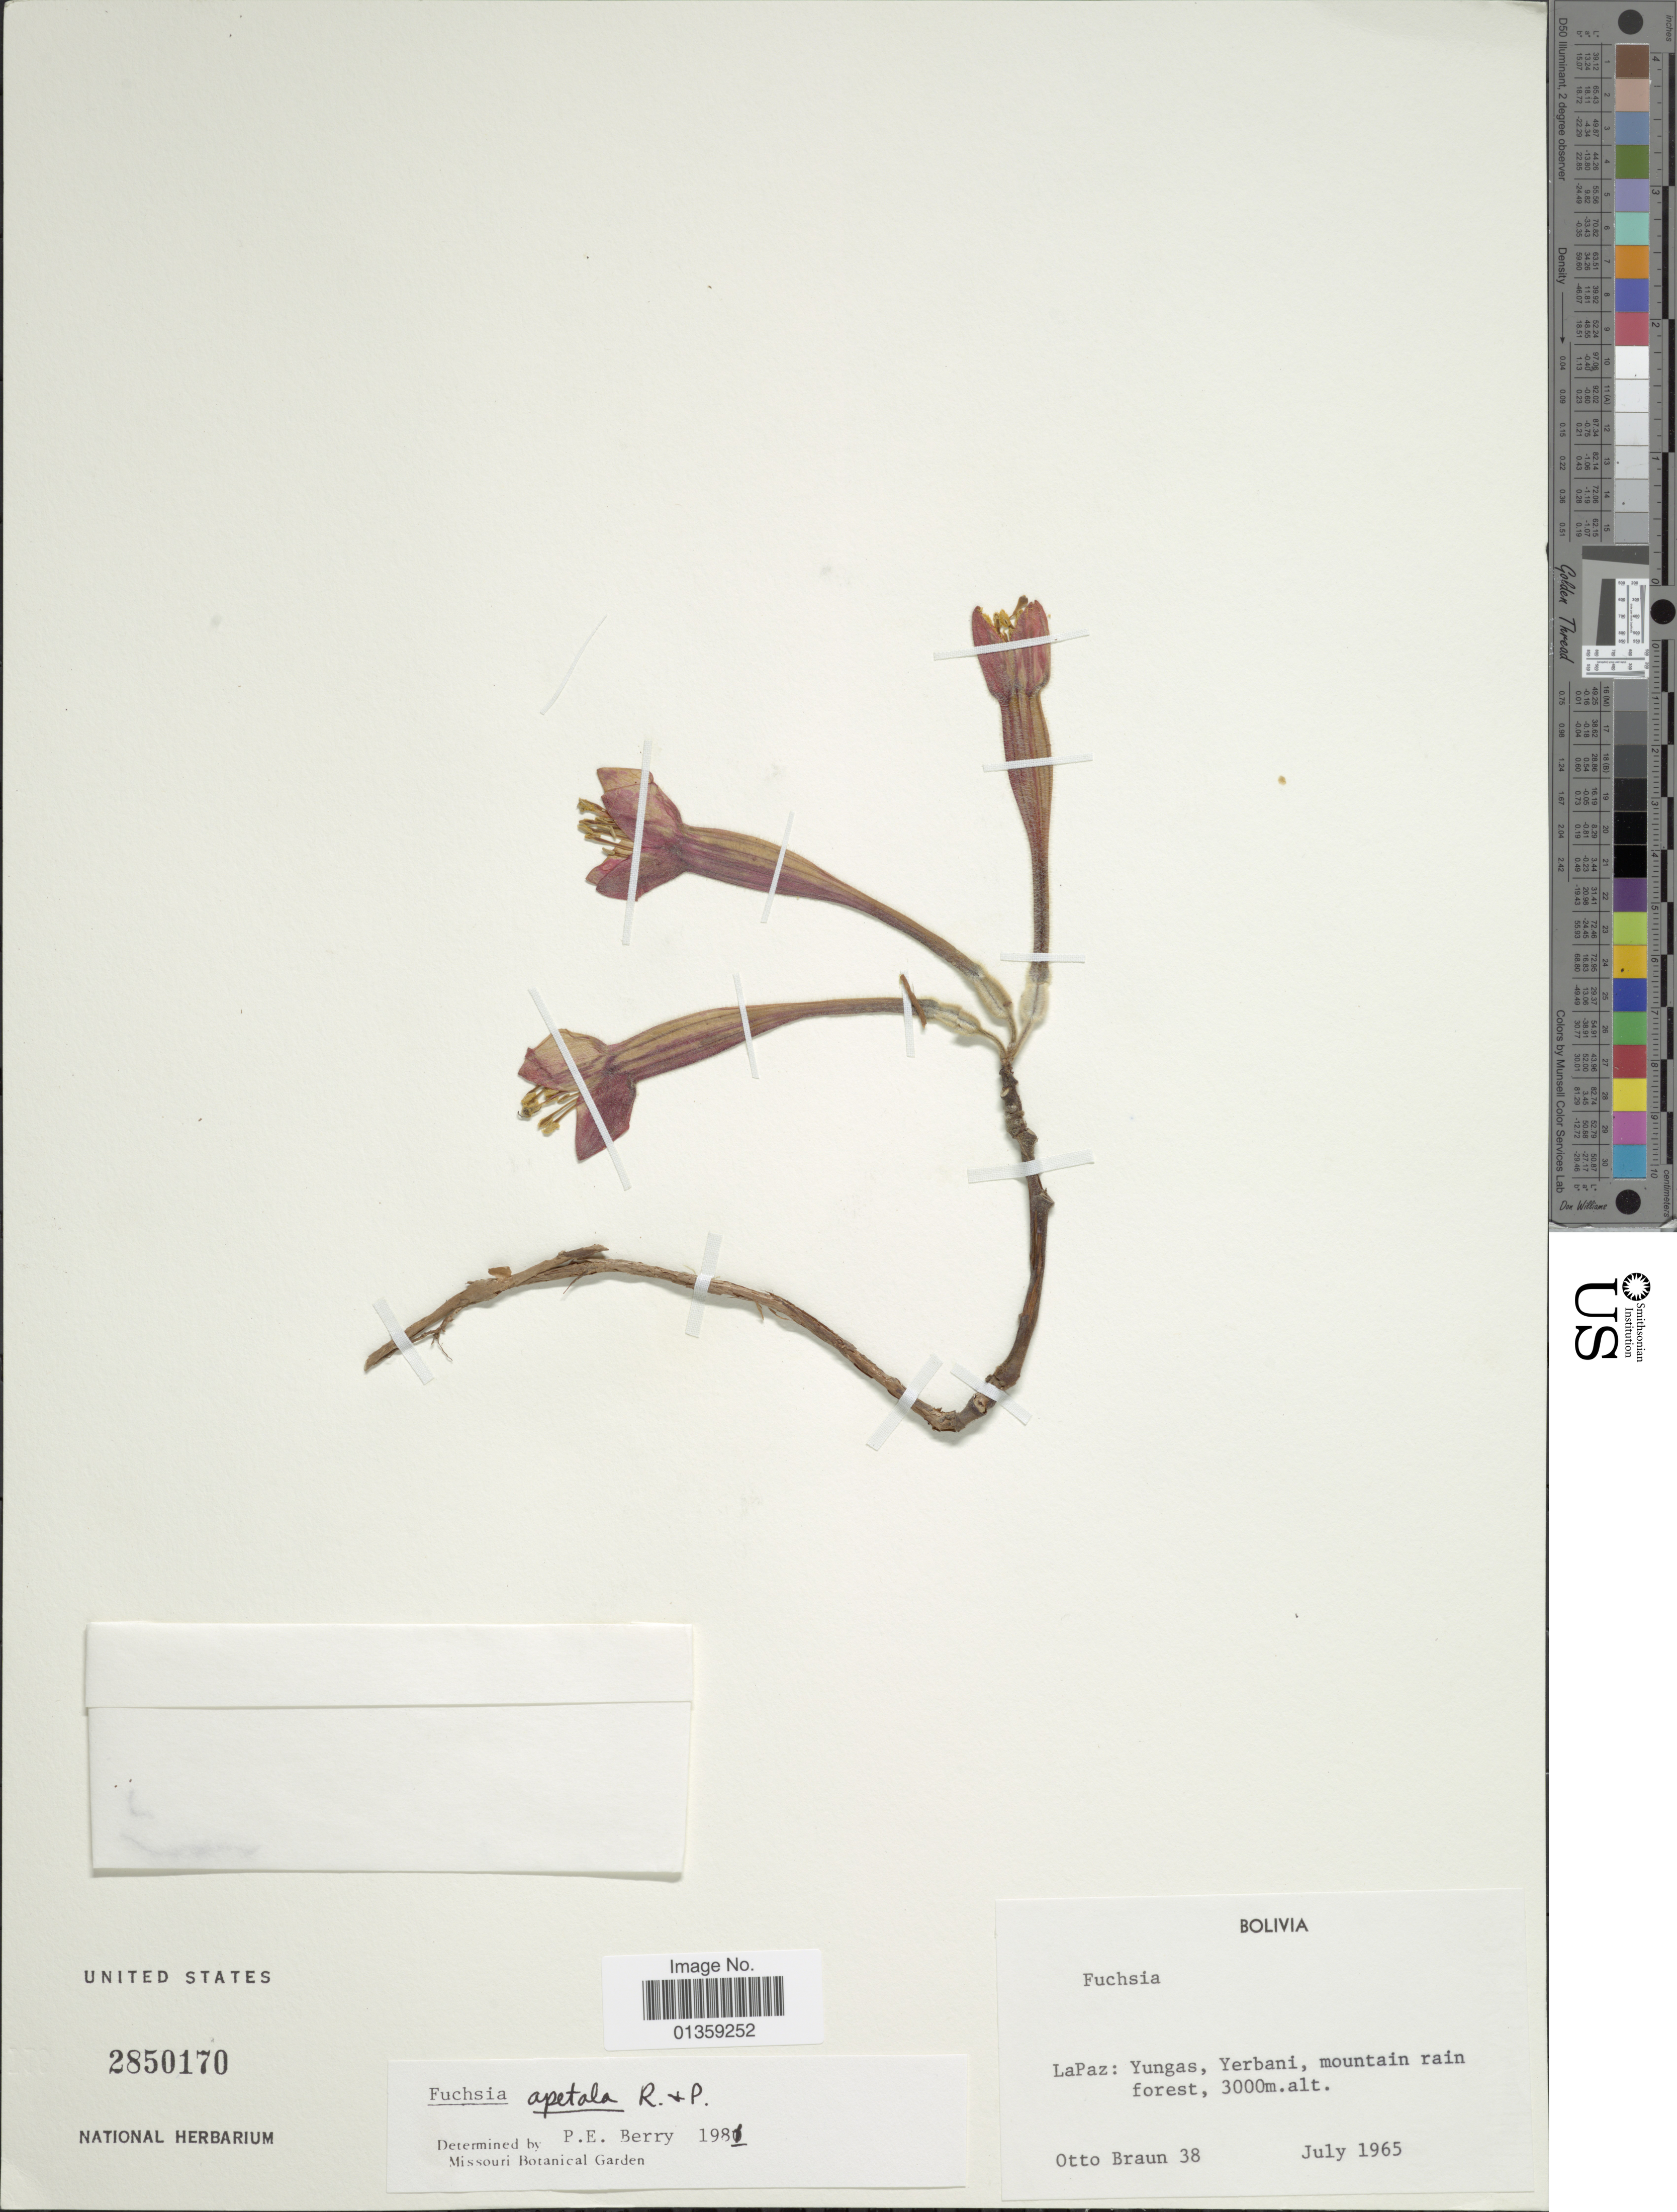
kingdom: Plantae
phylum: Tracheophyta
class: Magnoliopsida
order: Myrtales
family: Onagraceae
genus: Fuchsia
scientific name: Fuchsia apetala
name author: Ruiz & Pav.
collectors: O. Braun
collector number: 38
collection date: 1965-07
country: Bolivia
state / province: La Paz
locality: Yungas, Yerbani, mountain rain forest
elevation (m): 3000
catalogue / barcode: US 2850170